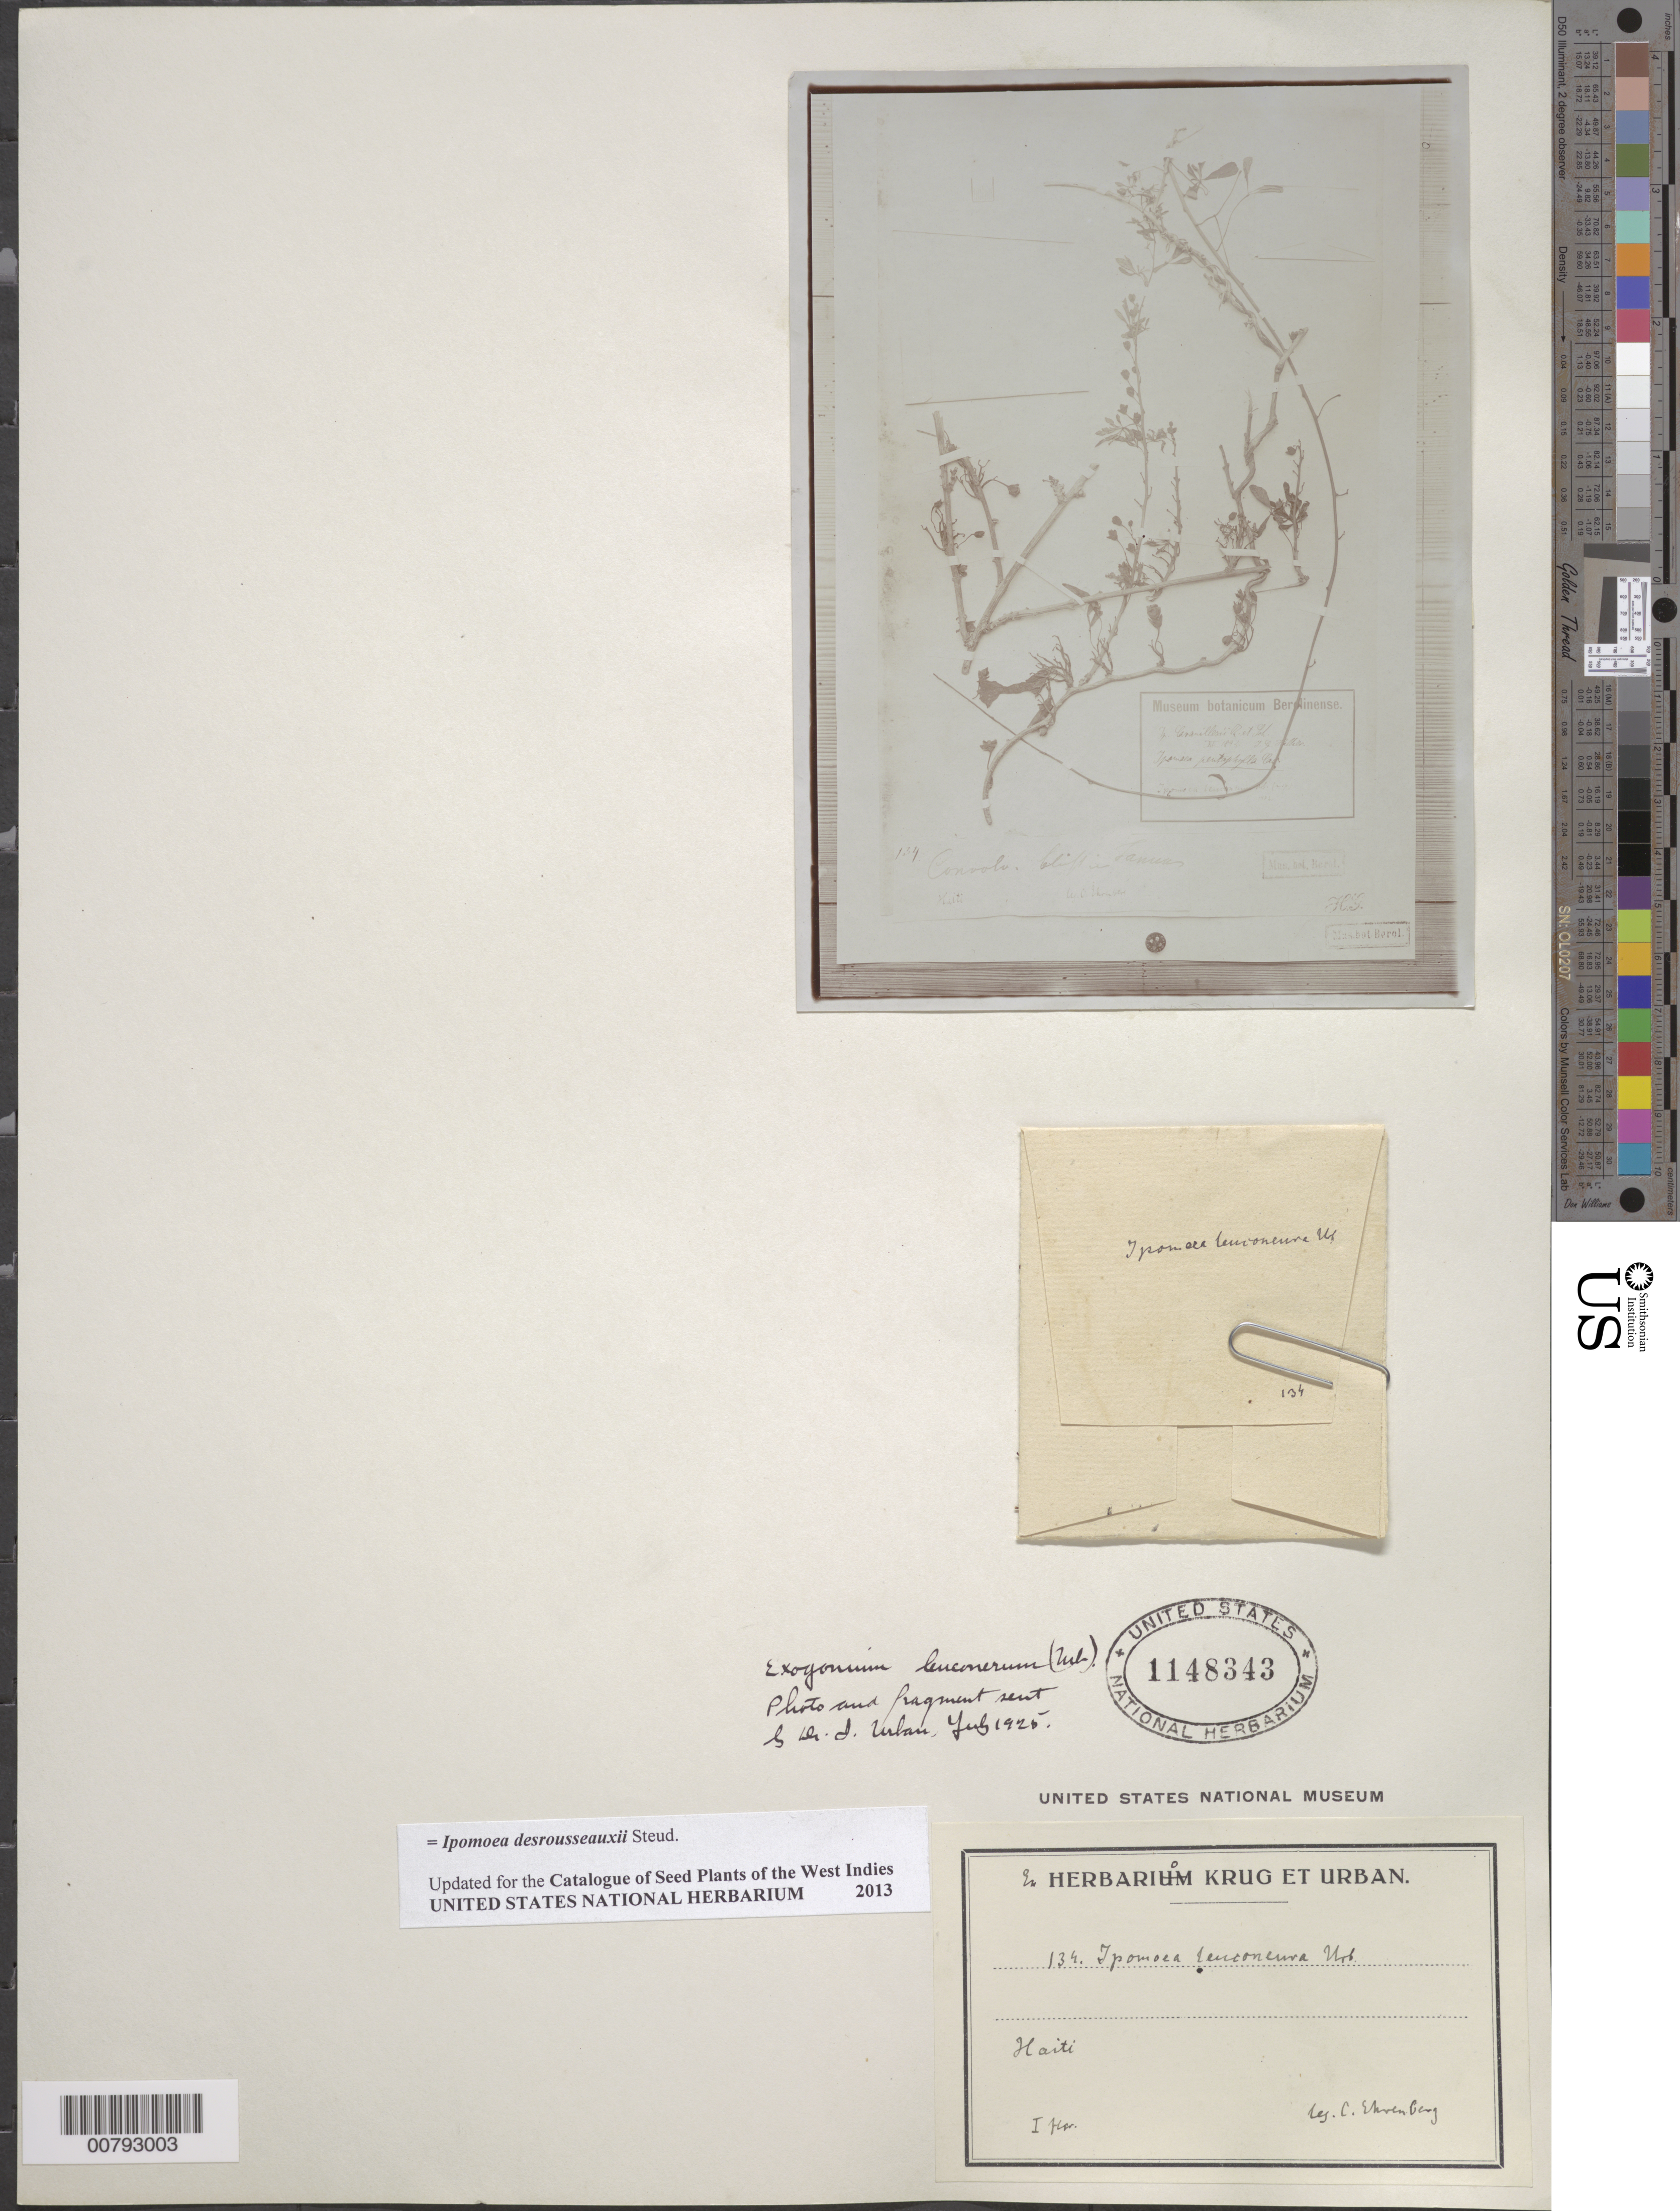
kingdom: Plantae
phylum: Tracheophyta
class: Magnoliopsida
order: Solanales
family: Convolvulaceae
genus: Ipomoea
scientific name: Ipomoea desrousseauxii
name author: Steud.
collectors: C. G. Ehrenberg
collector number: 134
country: Haiti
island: Hispaniola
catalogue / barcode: US 1148343